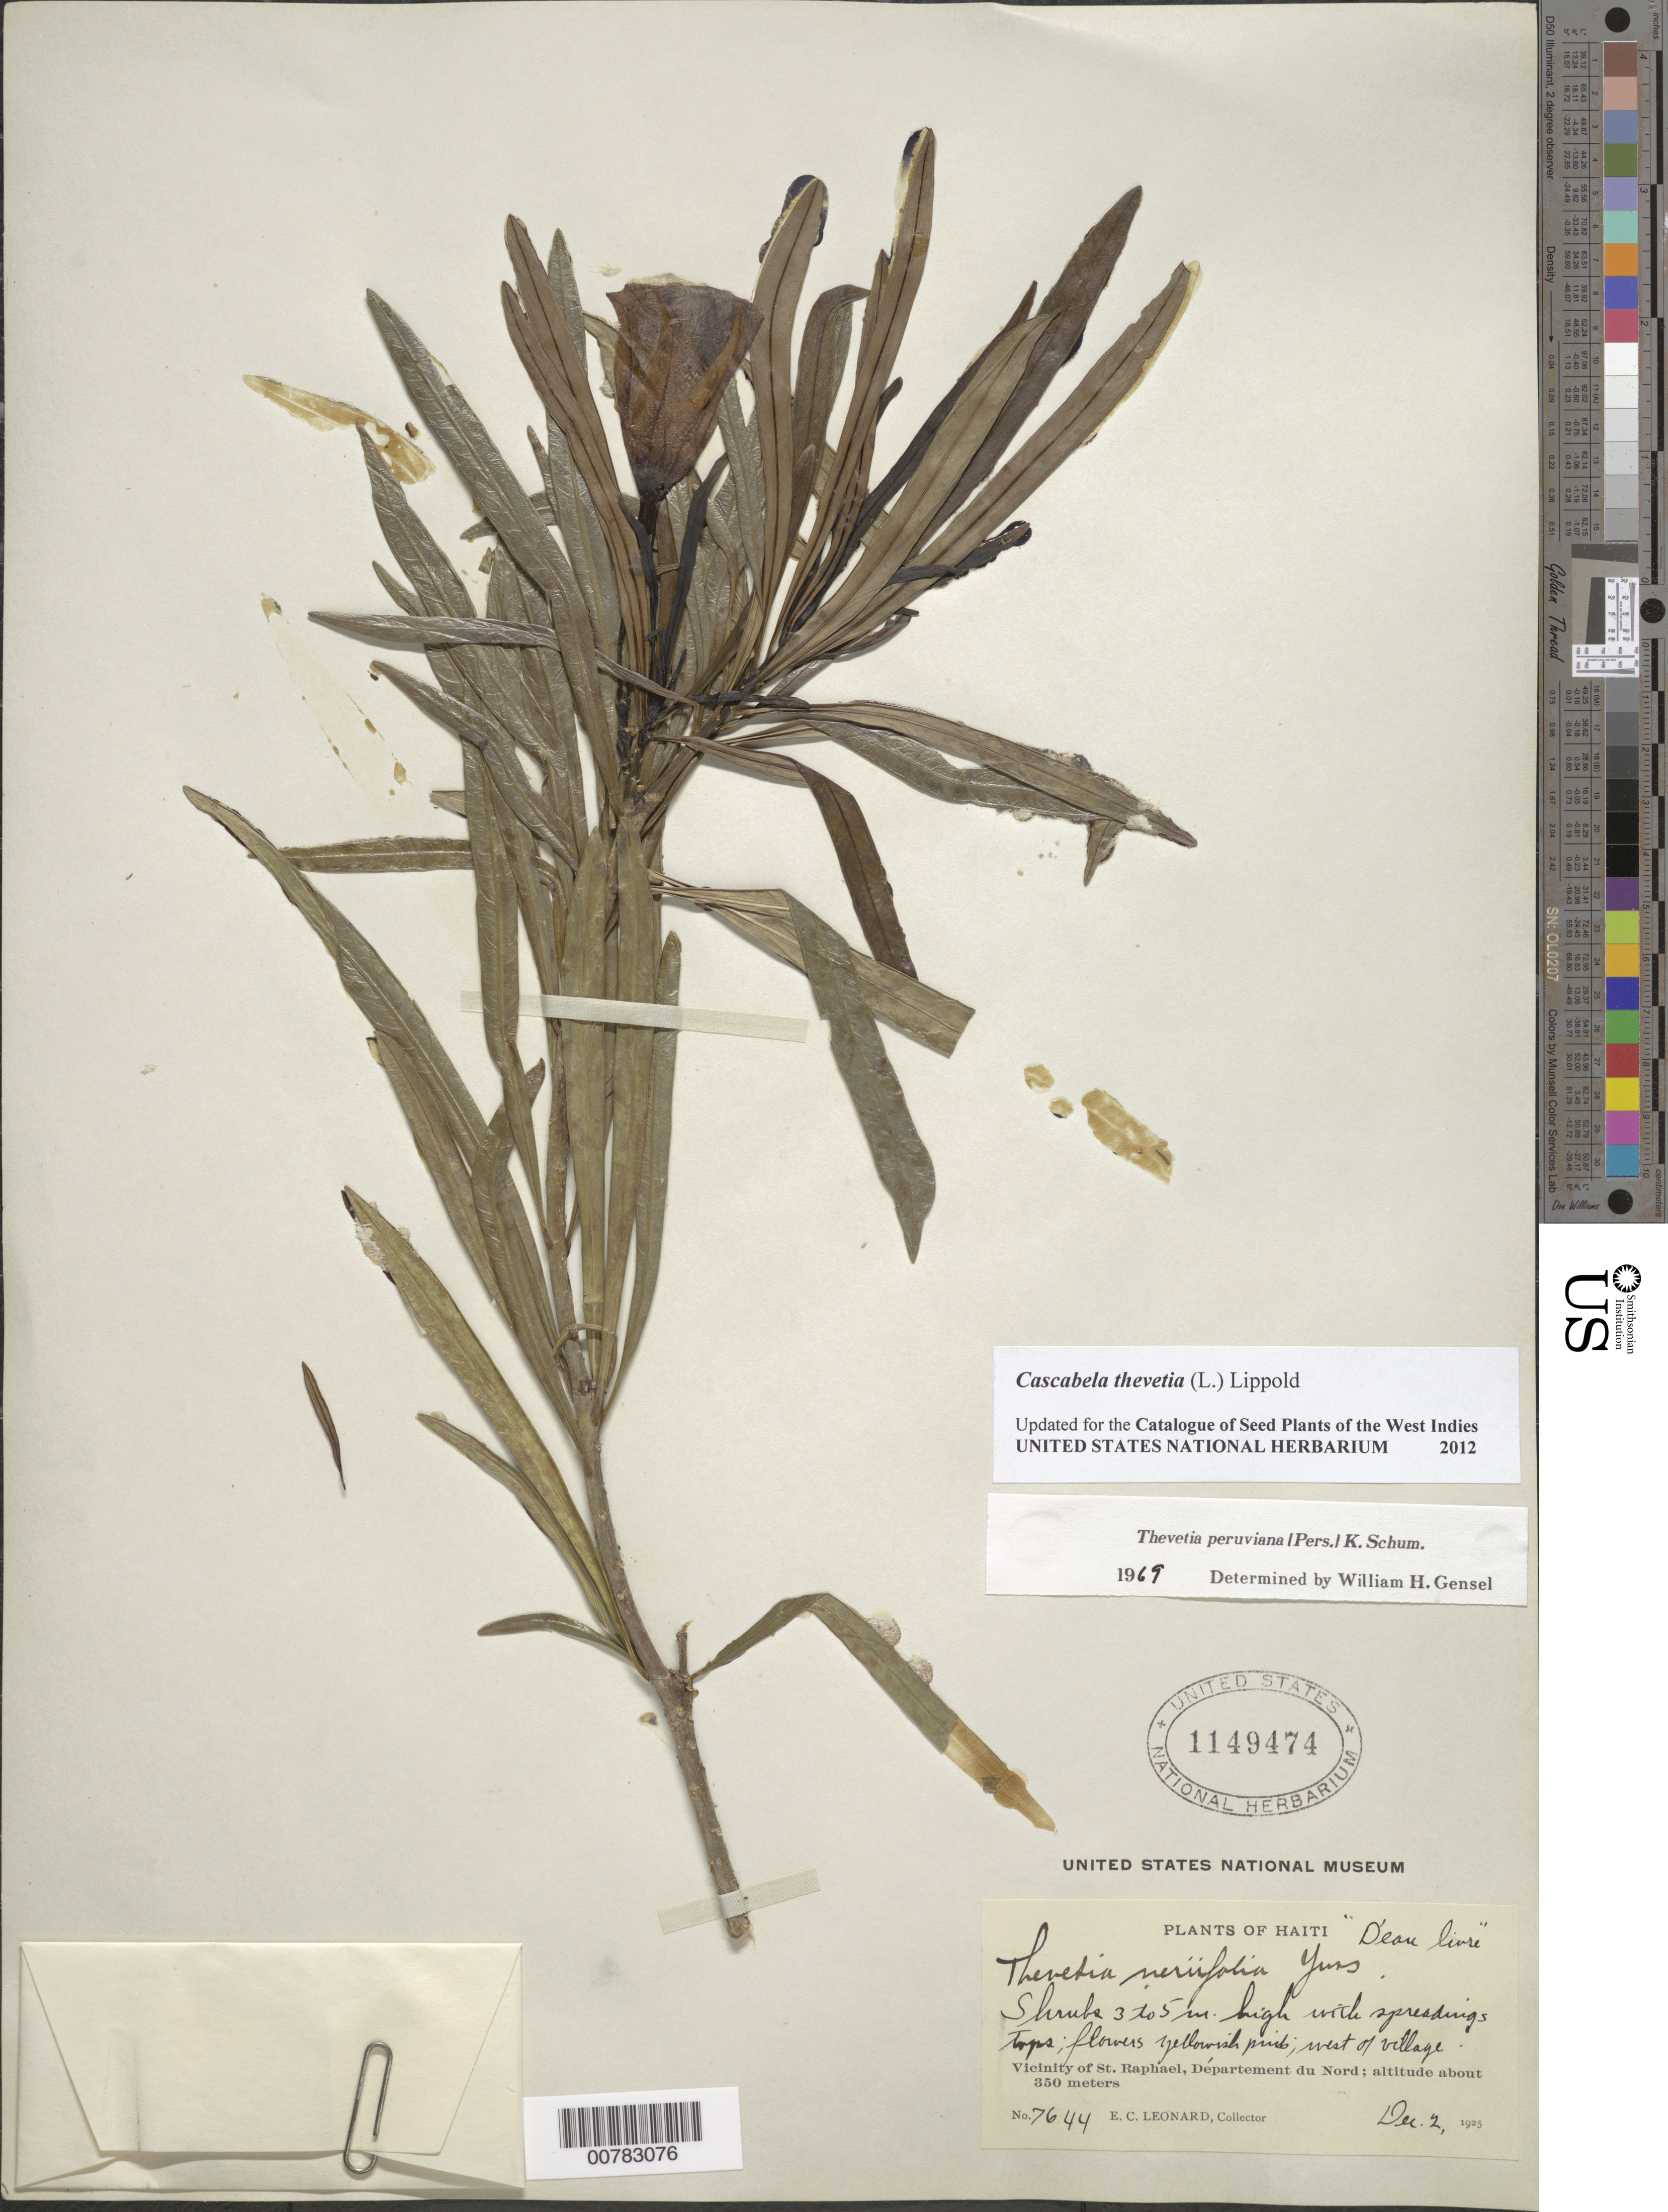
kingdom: Plantae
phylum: Tracheophyta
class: Magnoliopsida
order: Gentianales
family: Apocynaceae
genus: Cascabela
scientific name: Cascabela thevetia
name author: (L.) Lippold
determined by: Gensel, W. H.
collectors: E. C. Leonard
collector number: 7644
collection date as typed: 02 Dec 1925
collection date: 1925-12-02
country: Haiti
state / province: Nord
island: Hispaniola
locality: Vicinity of St. Raphael, west of village.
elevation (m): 350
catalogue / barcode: US 1149474